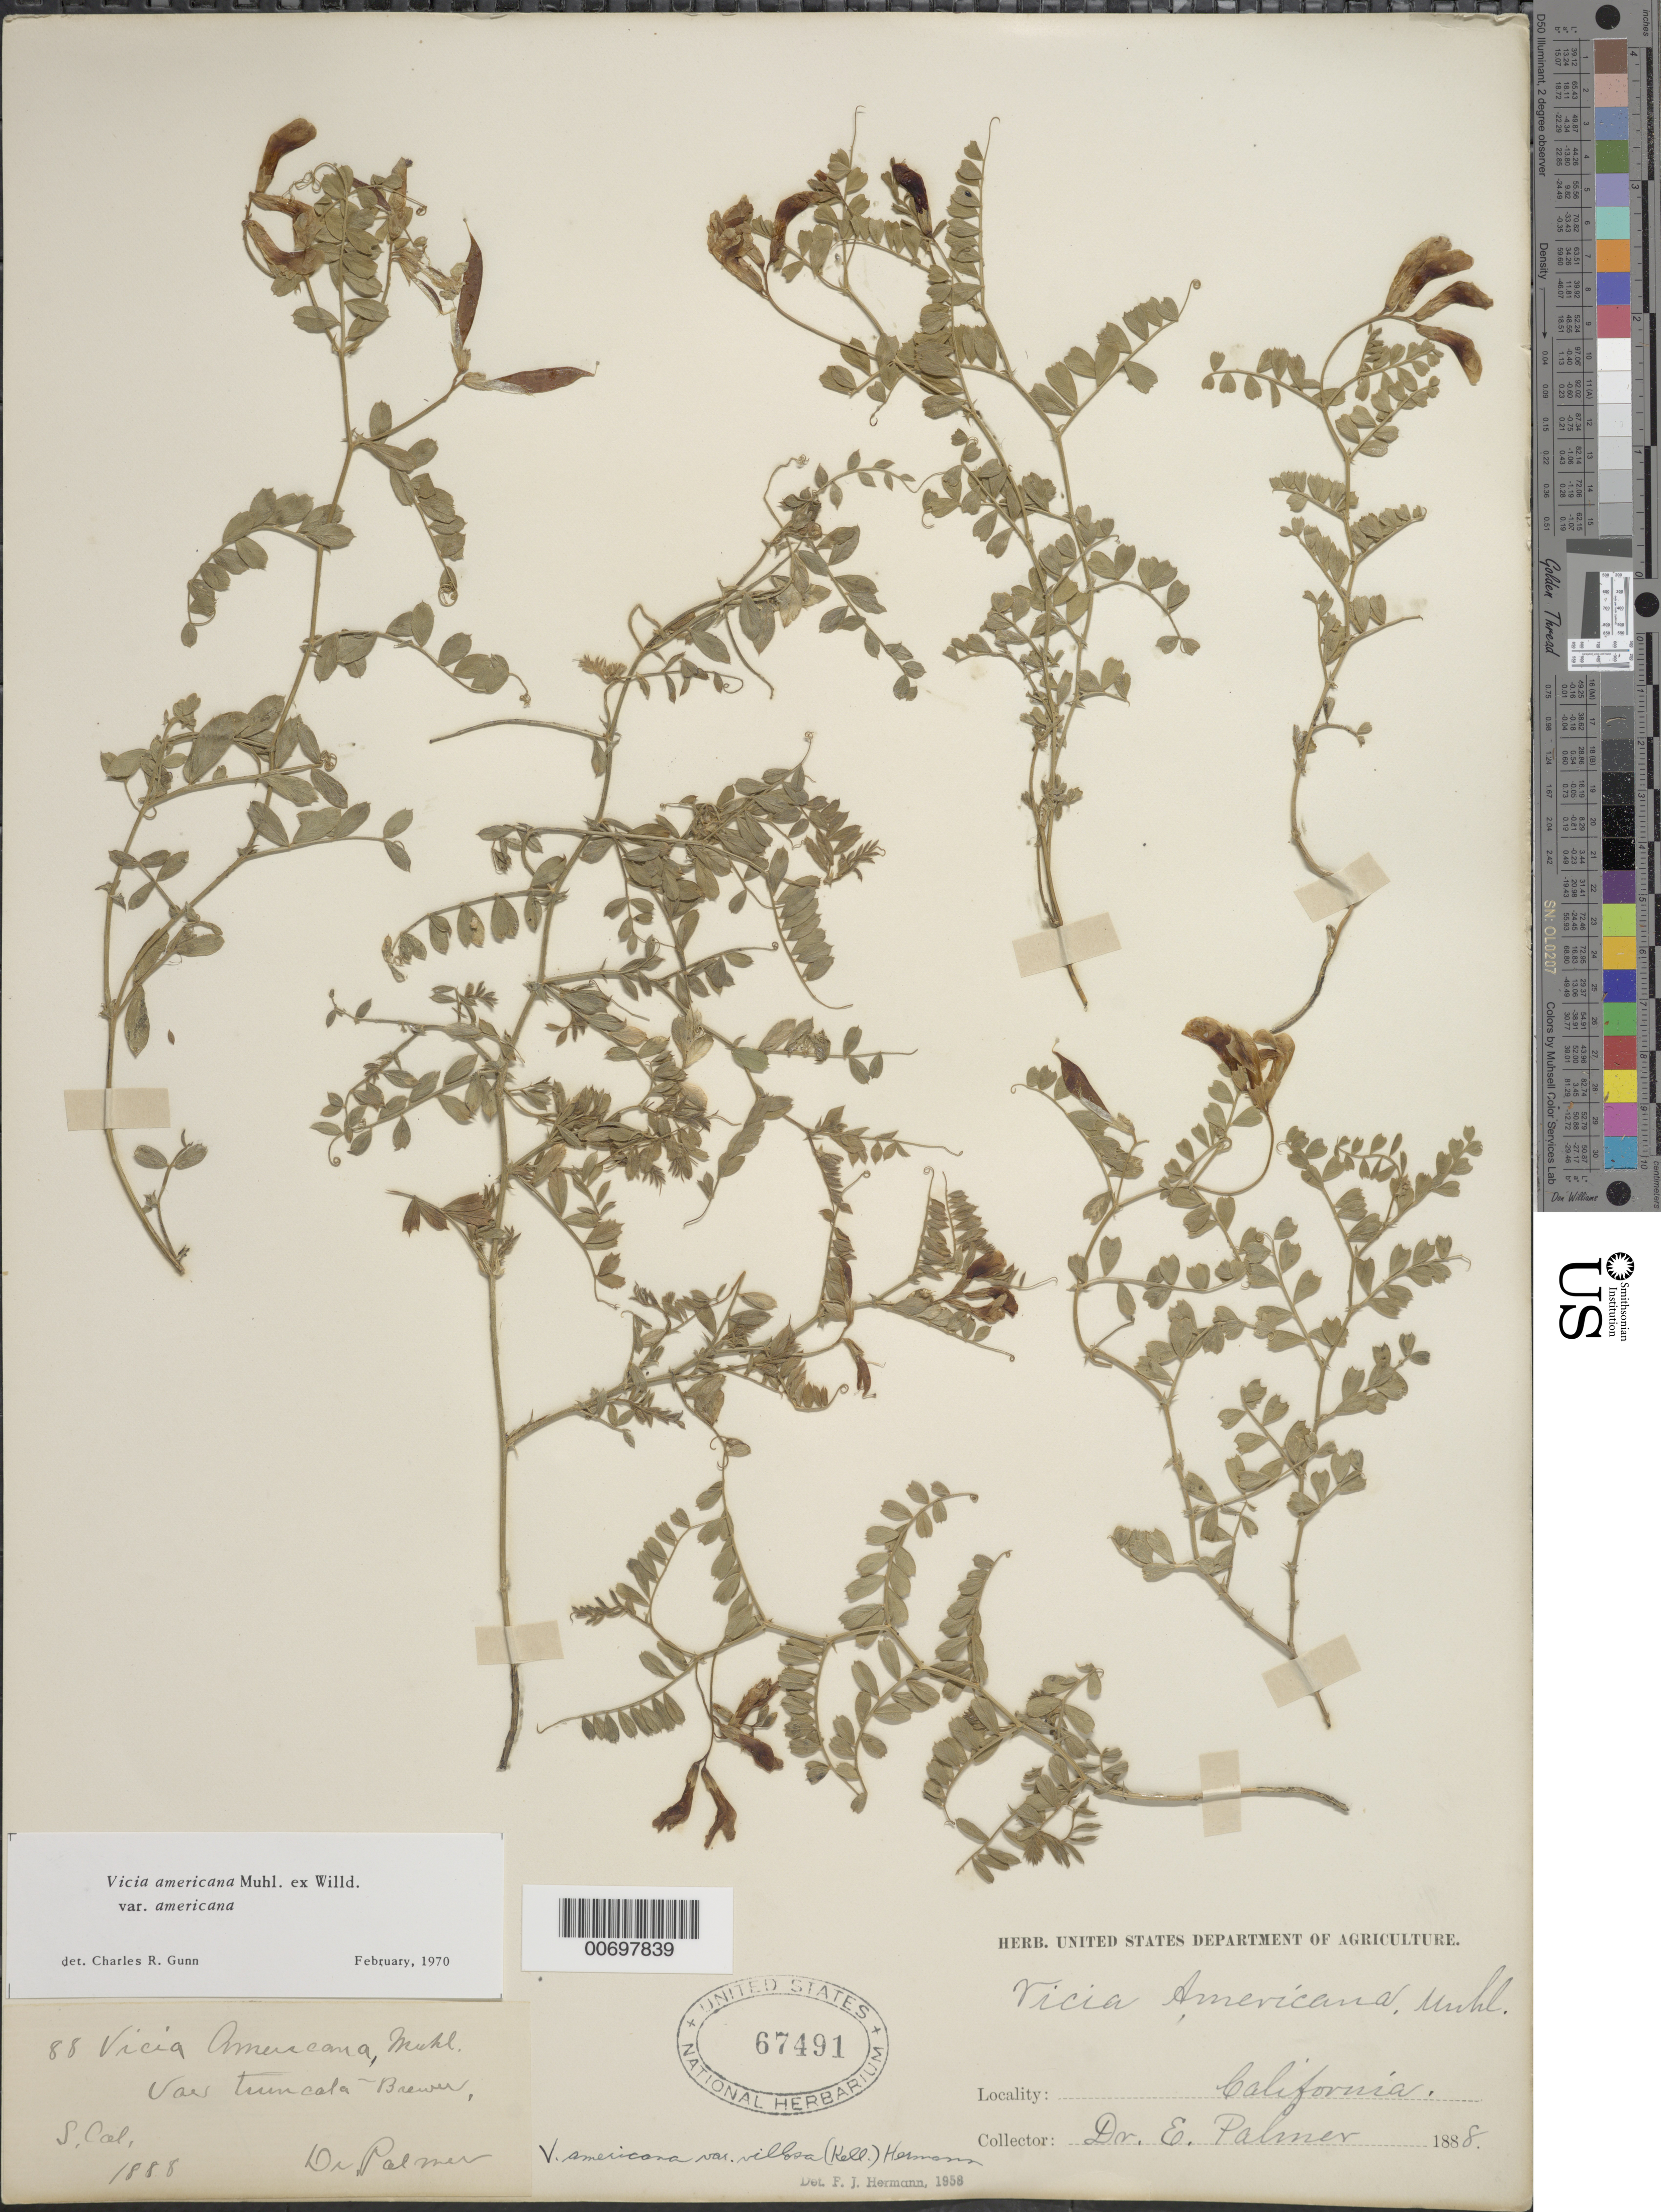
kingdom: Plantae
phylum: Tracheophyta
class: Magnoliopsida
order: Fabales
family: Fabaceae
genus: Vicia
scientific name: Vicia americana var. americana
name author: Muhl. ex Willd.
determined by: Gunn, C. R.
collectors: E. Palmer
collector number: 88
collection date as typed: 1888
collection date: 1888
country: United States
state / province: California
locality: S. Cal.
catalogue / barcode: US 67491